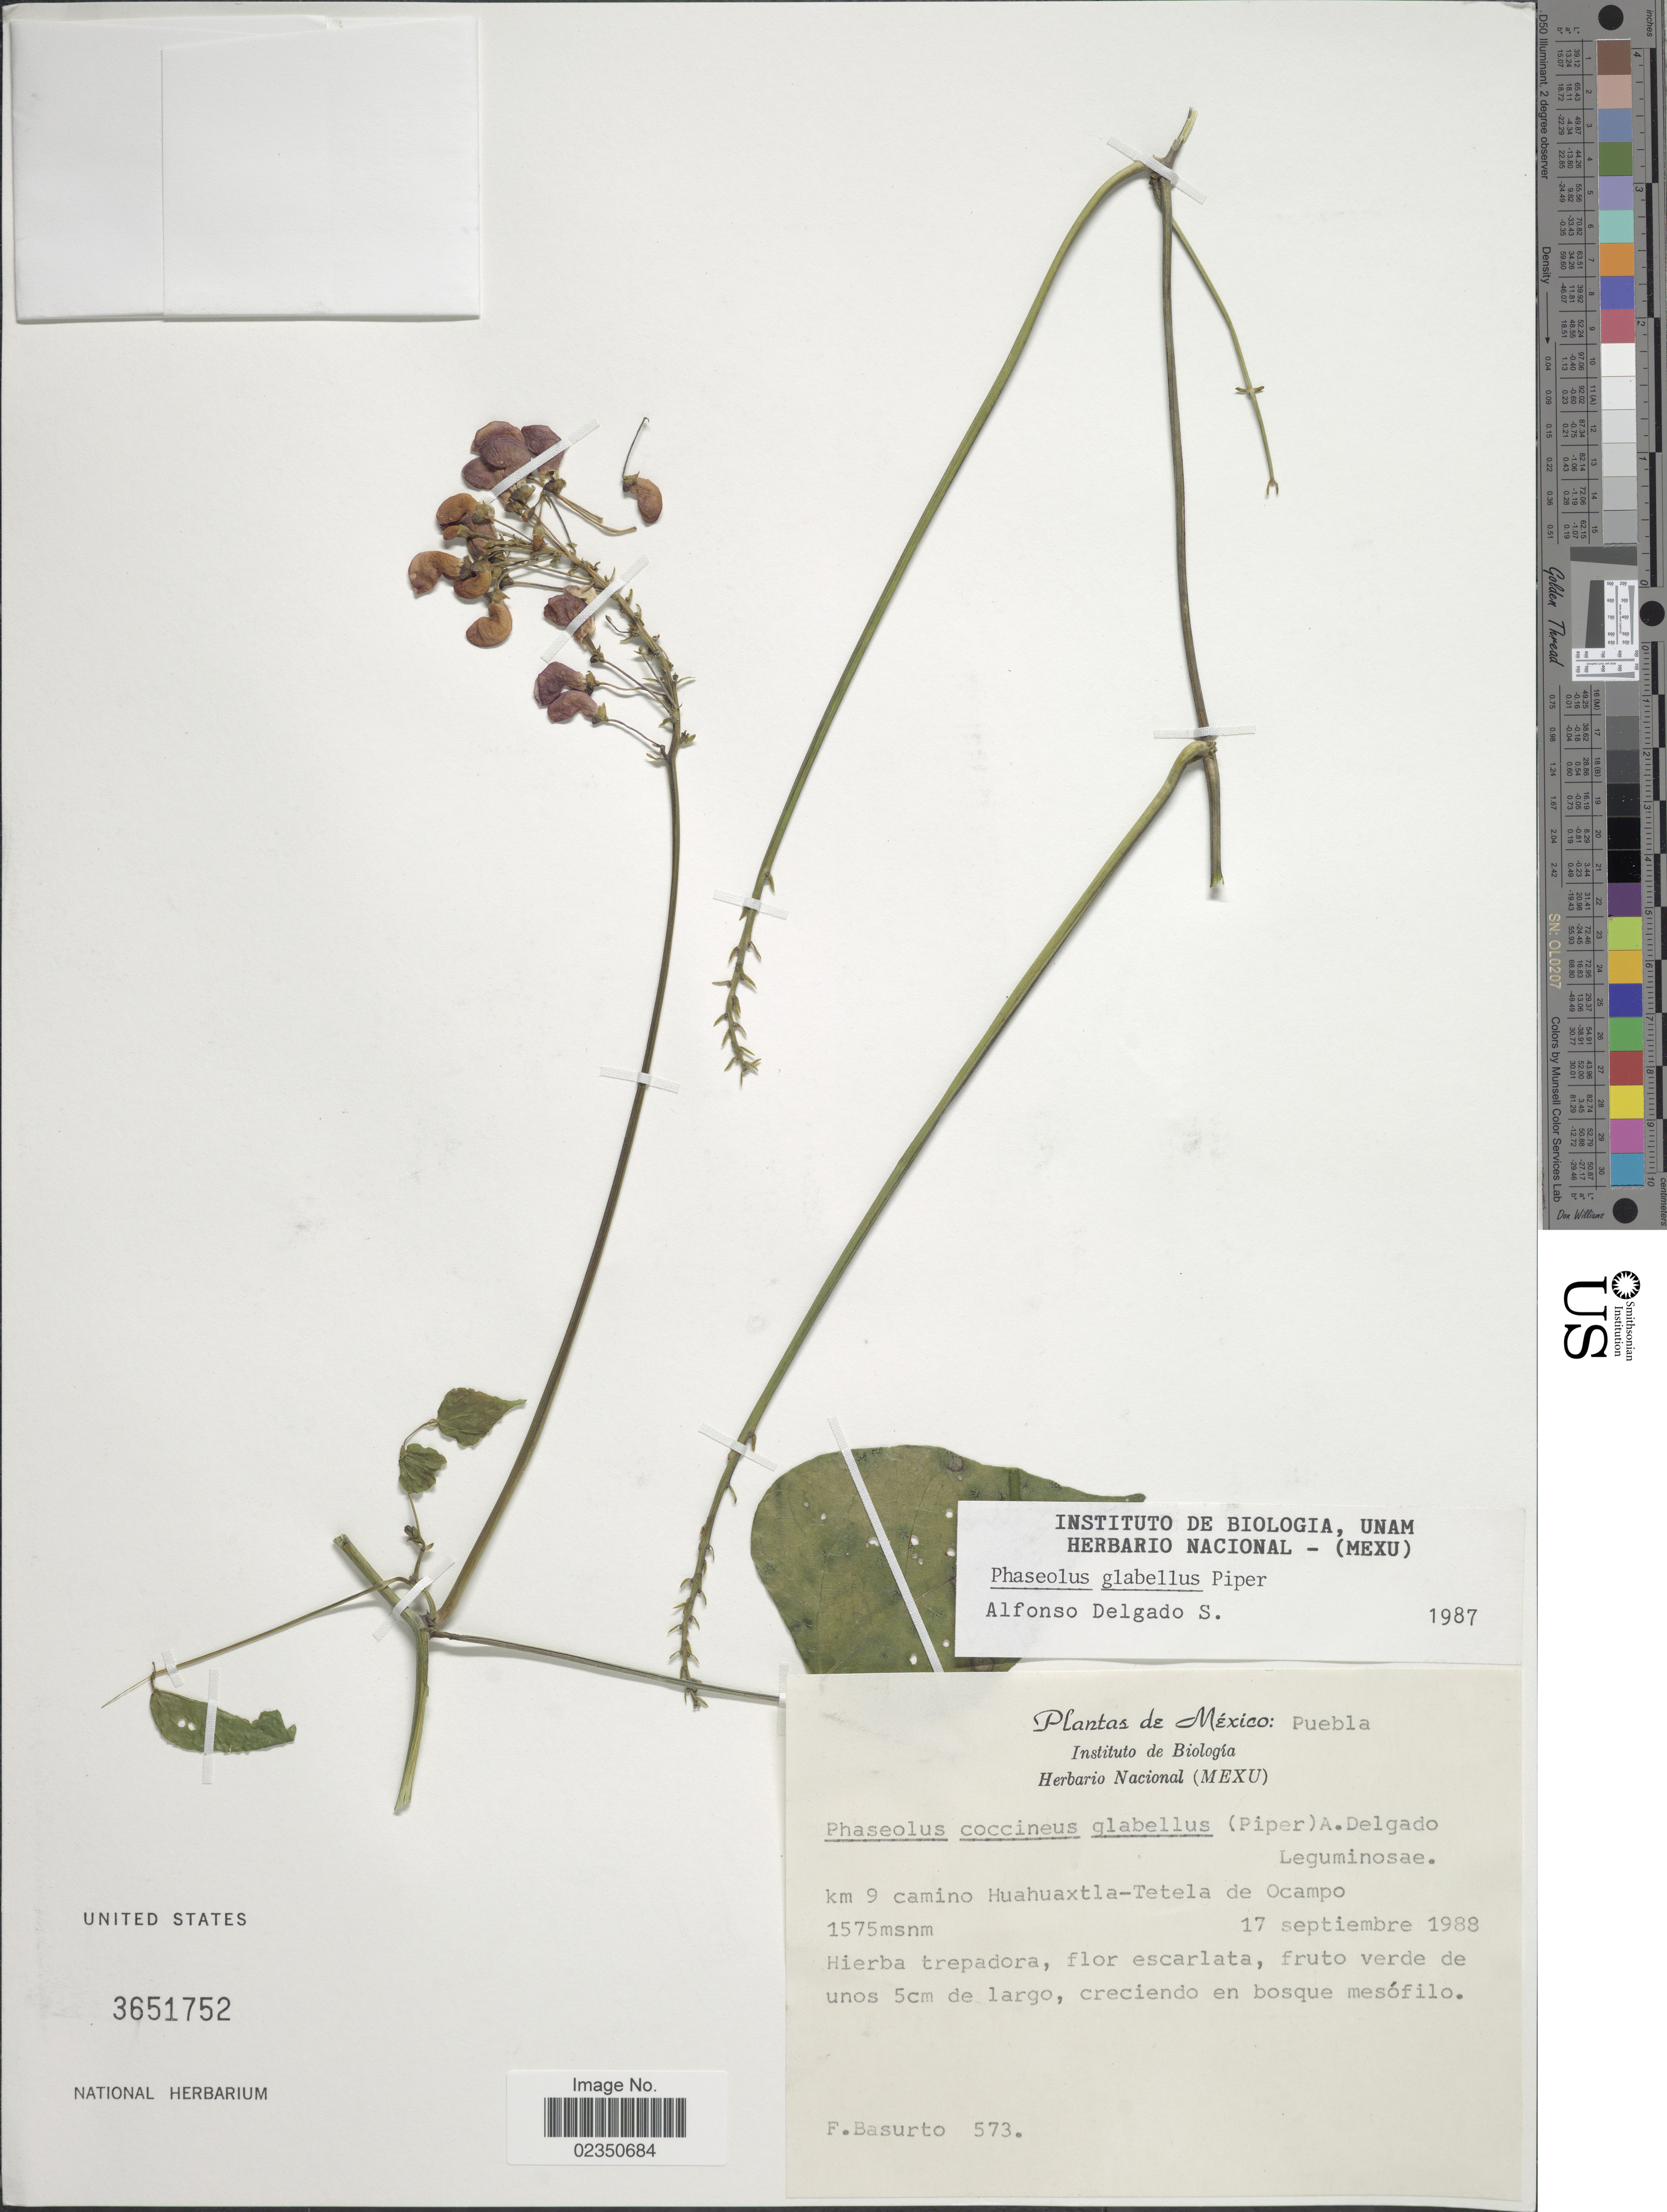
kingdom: Plantae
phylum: Tracheophyta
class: Magnoliopsida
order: Fabales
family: Fabaceae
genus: Phaseolus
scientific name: Phaseolus glabellus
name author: Piper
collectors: F. Basurto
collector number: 573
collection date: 1988-09-17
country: Mexico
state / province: Puebla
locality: Km 9 camino Huahaxtla-Tetela de Ocampo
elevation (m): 1575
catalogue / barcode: US 3651752